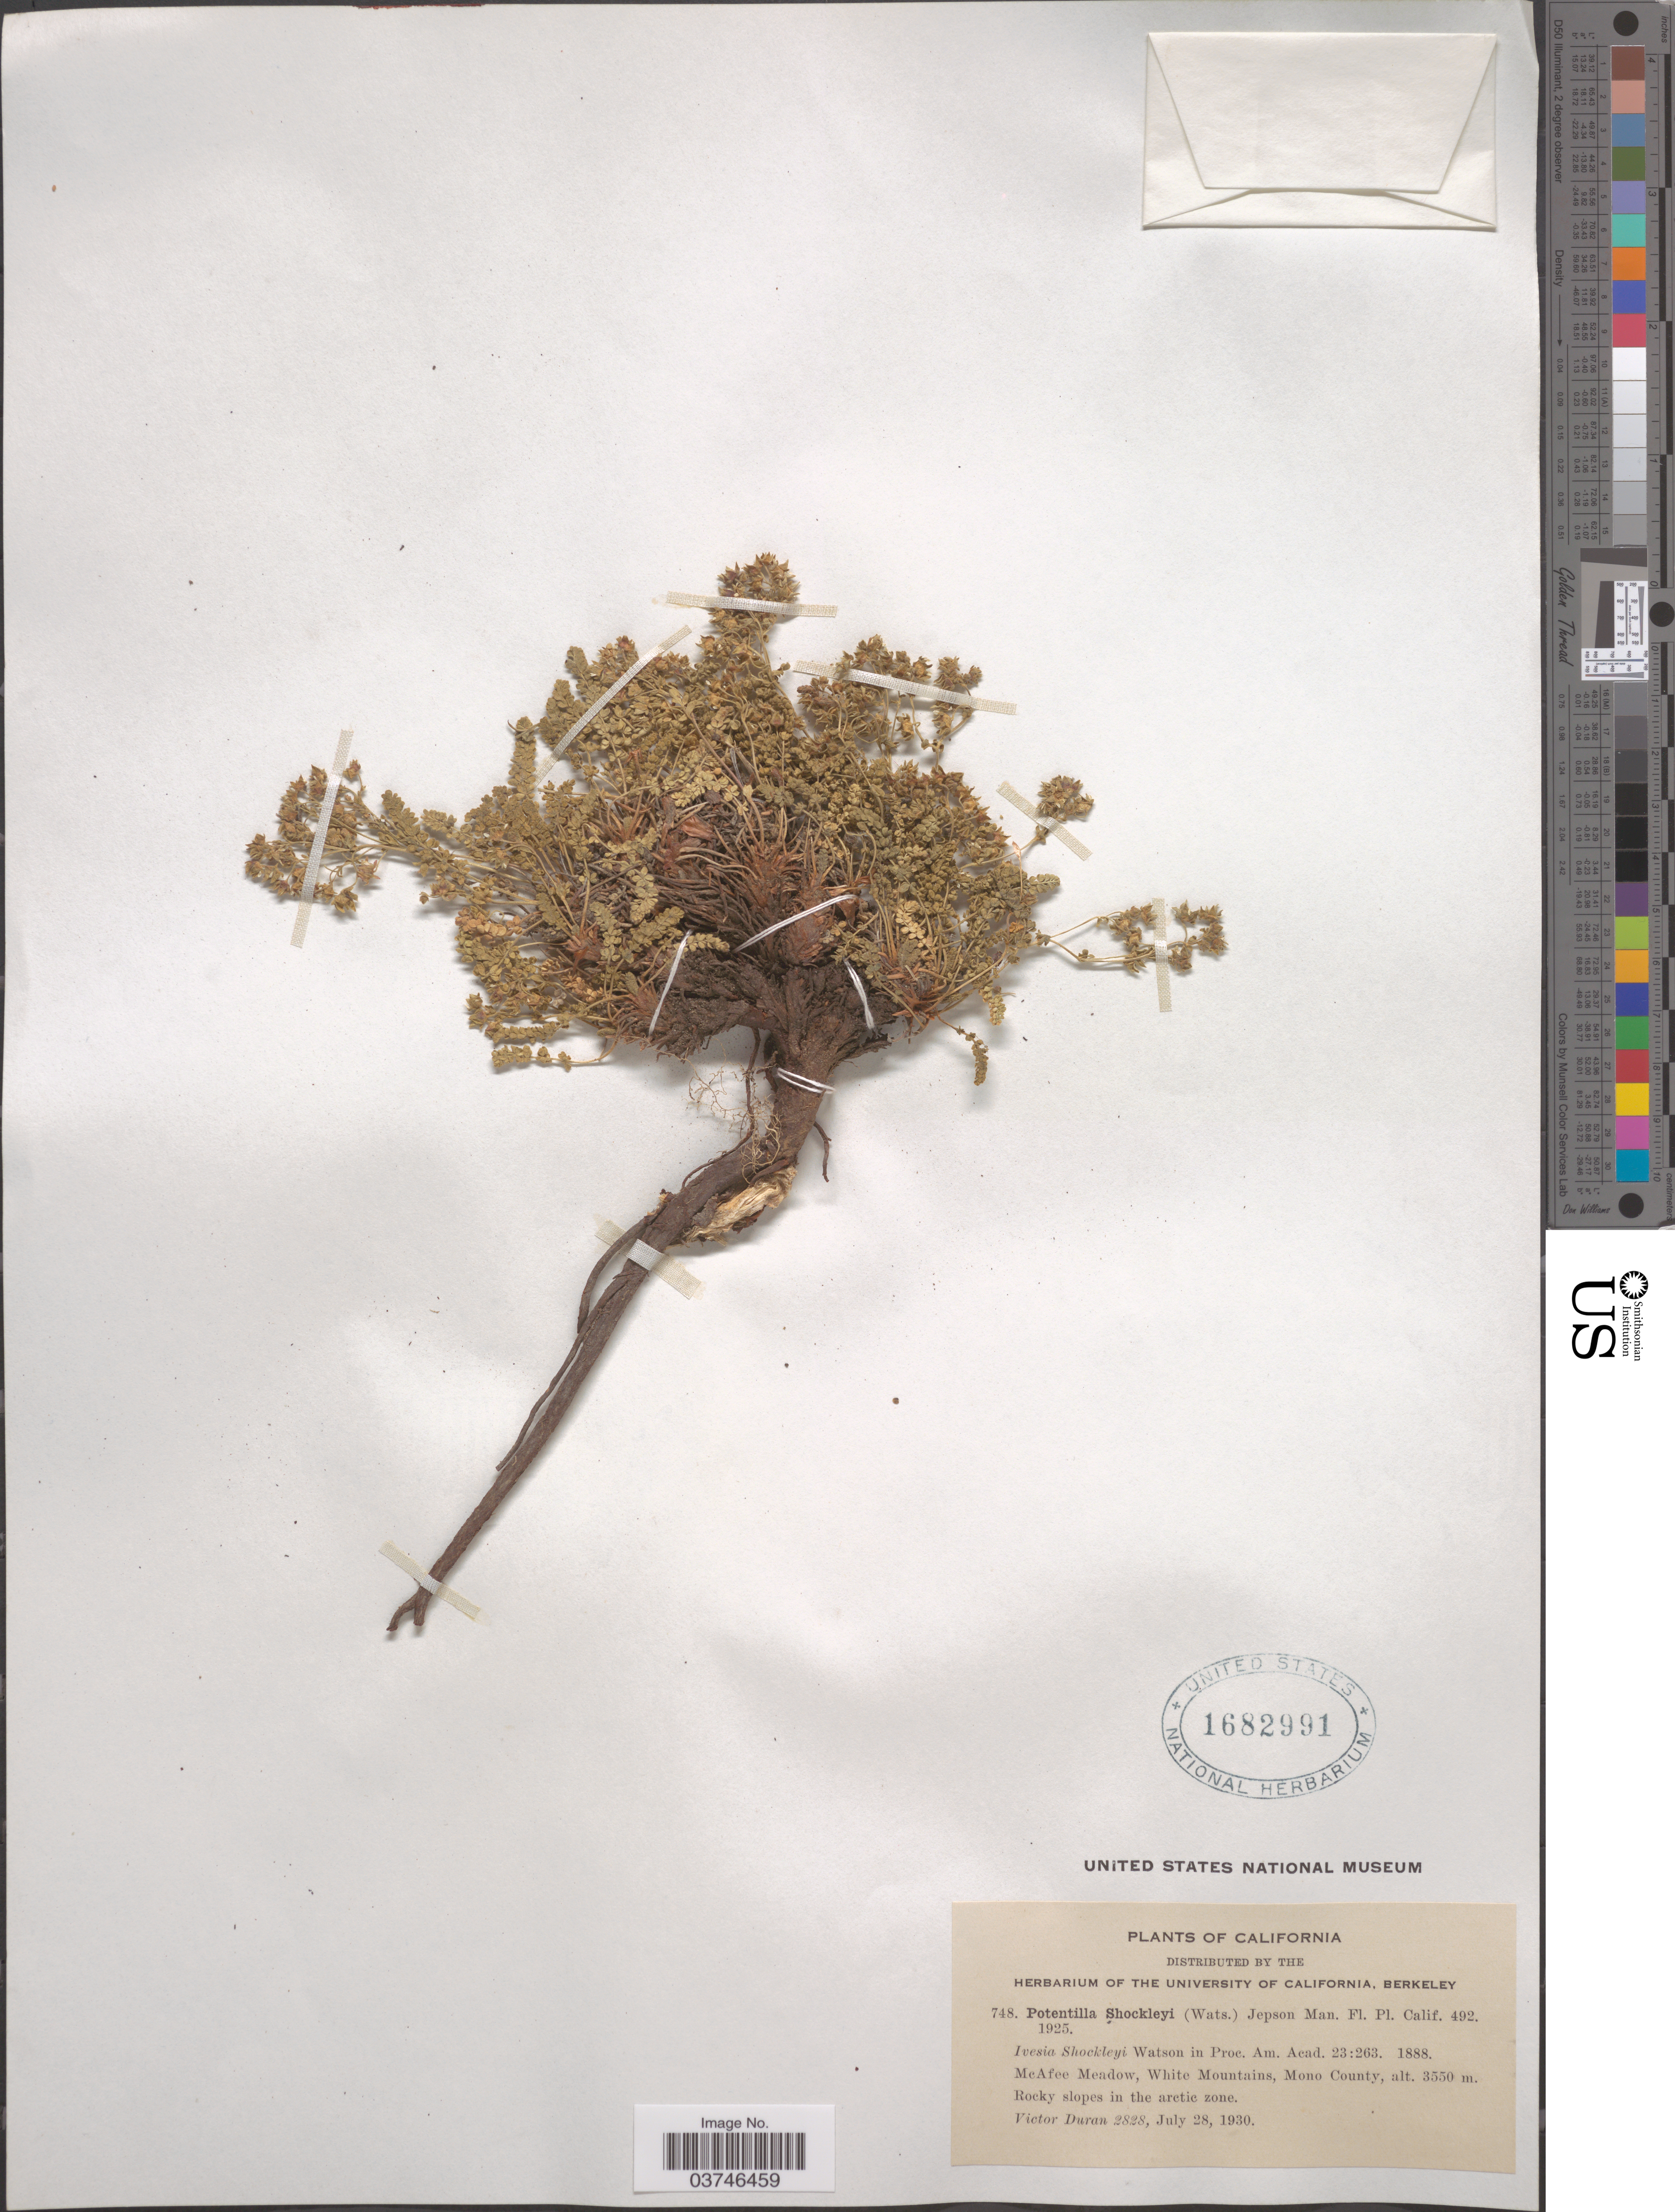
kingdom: Plantae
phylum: Tracheophyta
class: Magnoliopsida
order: Rosales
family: Rosaceae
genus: Potentilla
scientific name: Potentilla shockleyi var. shockleyi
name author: (S. Watson) Jeps.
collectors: V. Duran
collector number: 2828/748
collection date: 1930-07-28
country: United States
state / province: California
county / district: Mono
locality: McAfee Meadow, White Mountains, Mono County.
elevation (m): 3550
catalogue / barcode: US 1682991